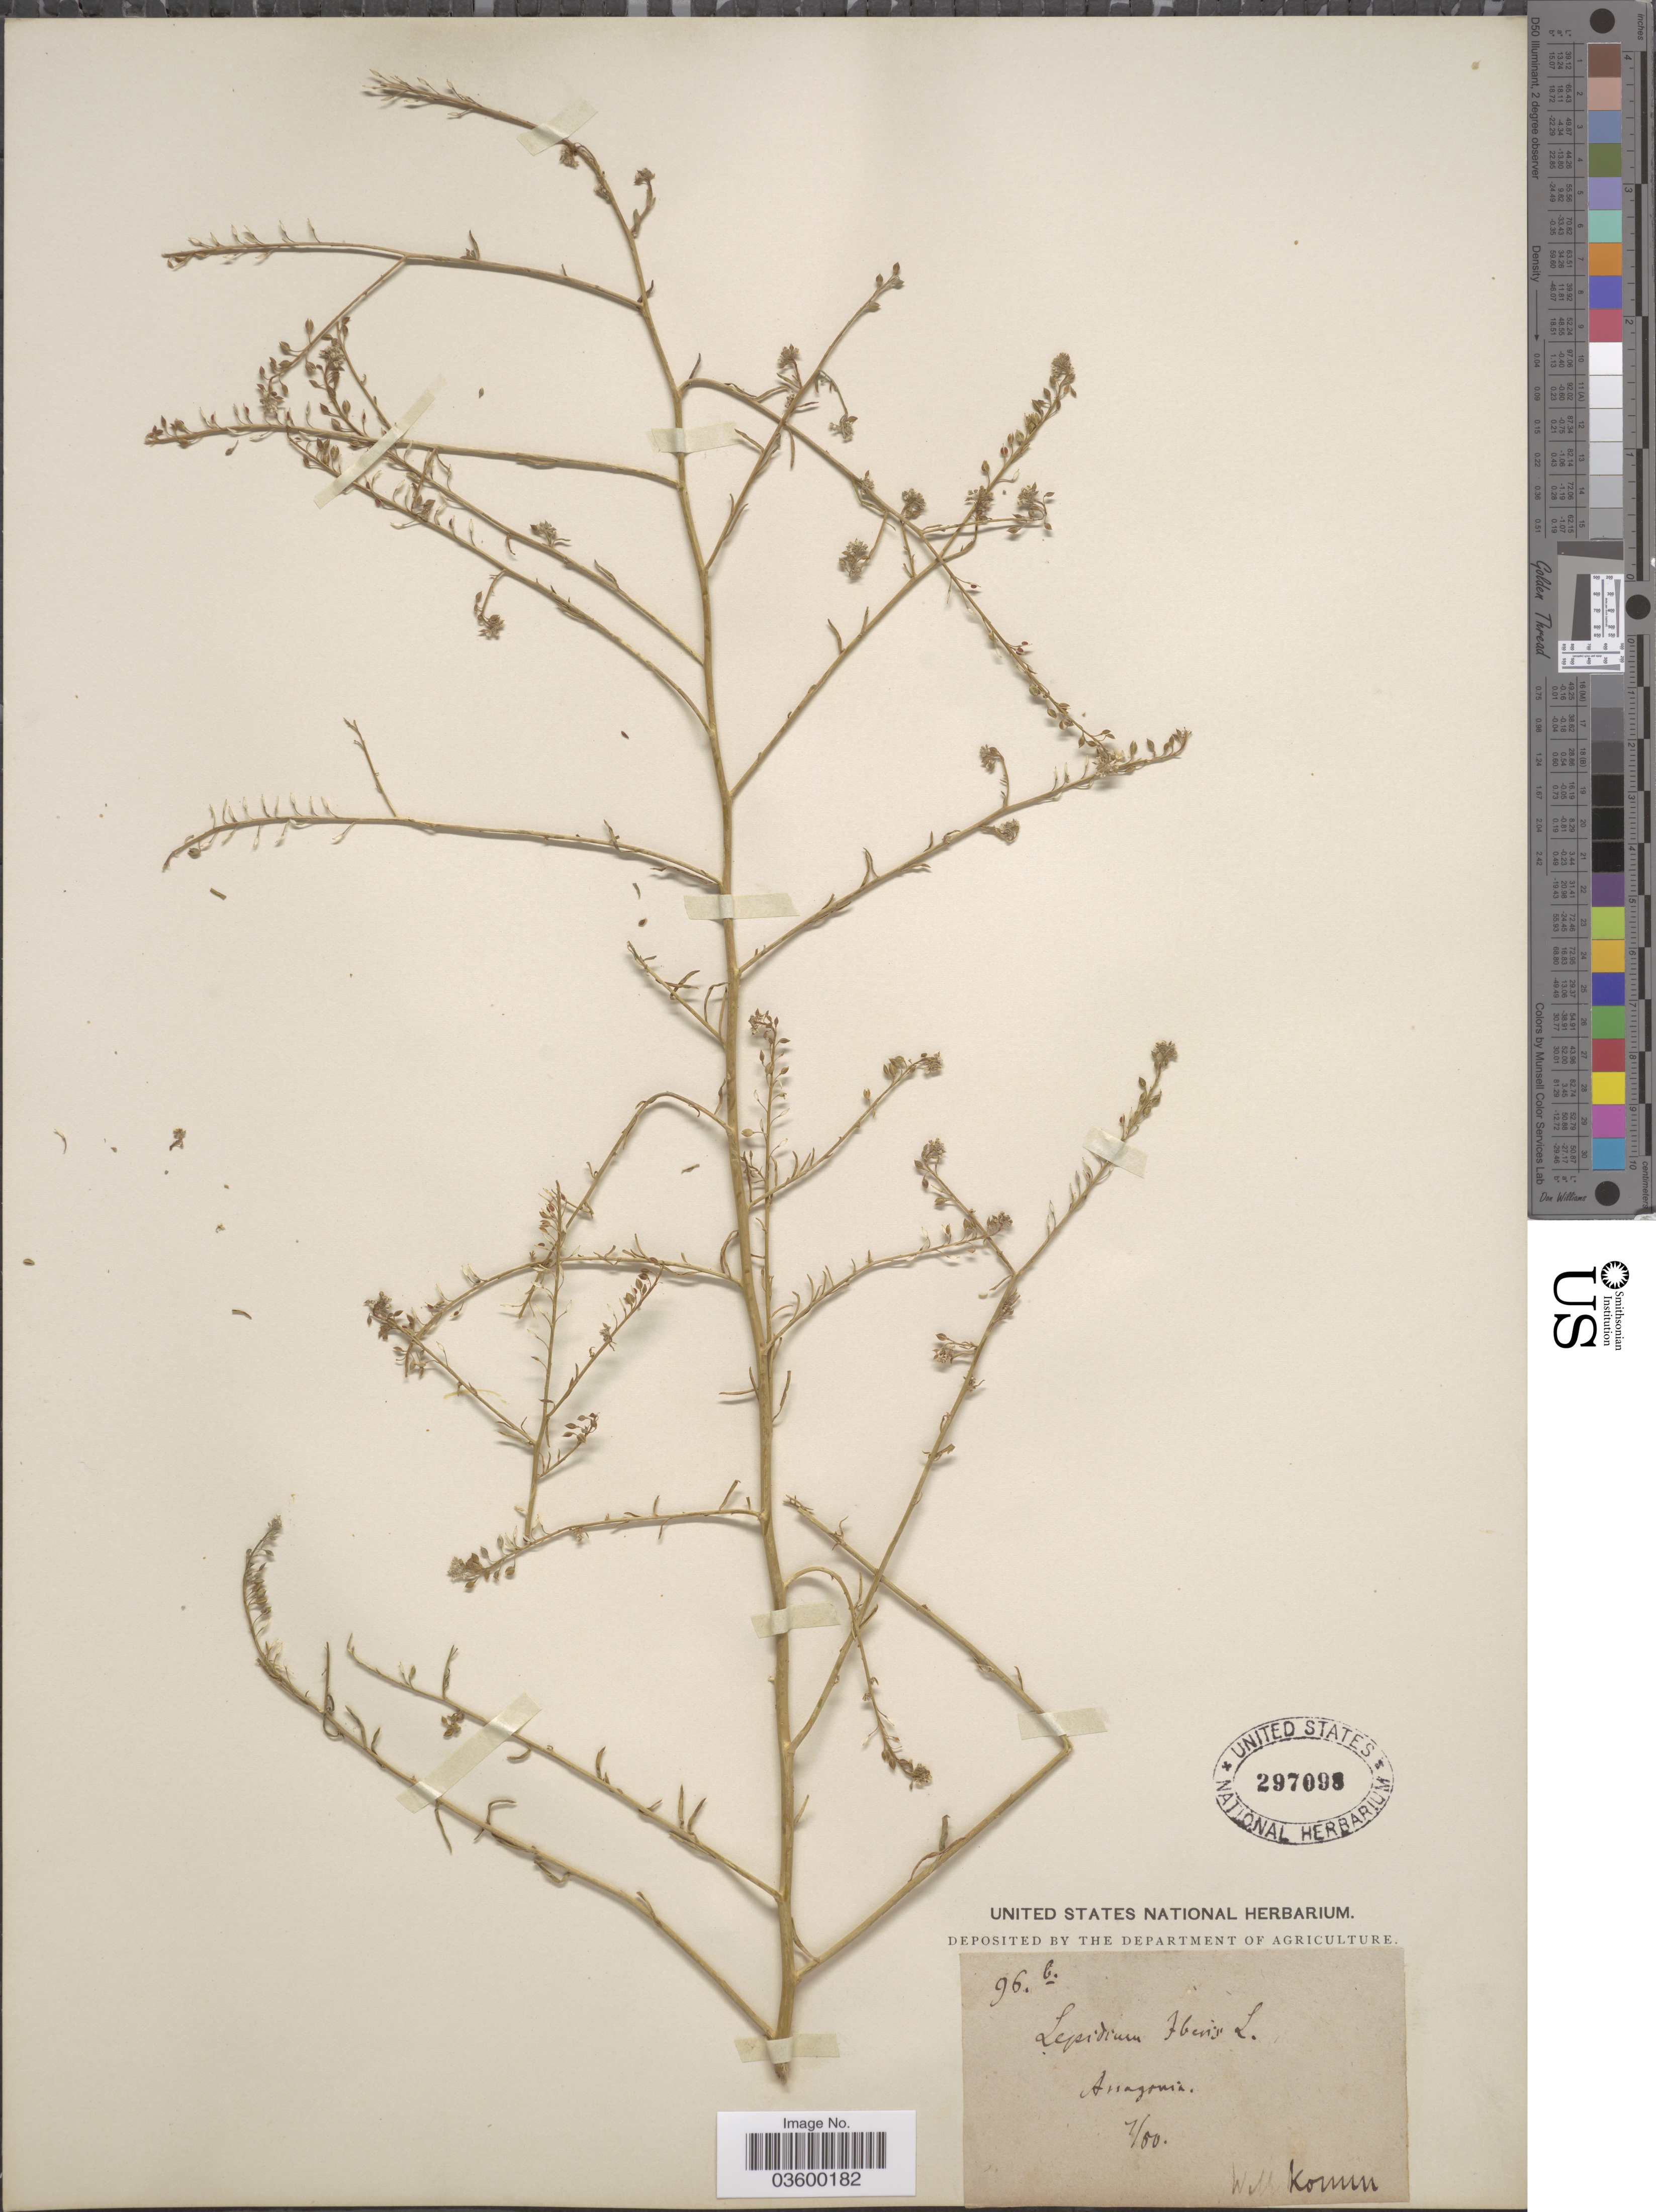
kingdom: Plantae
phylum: Tracheophyta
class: Magnoliopsida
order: Brassicales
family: Brassicaceae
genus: Lepidium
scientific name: Lepidium iberis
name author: L.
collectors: -. Willkomm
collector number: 96b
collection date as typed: Transcribed d/m/y: /7/50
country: Spain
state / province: Aragón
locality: Aragonia.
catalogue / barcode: US 297098